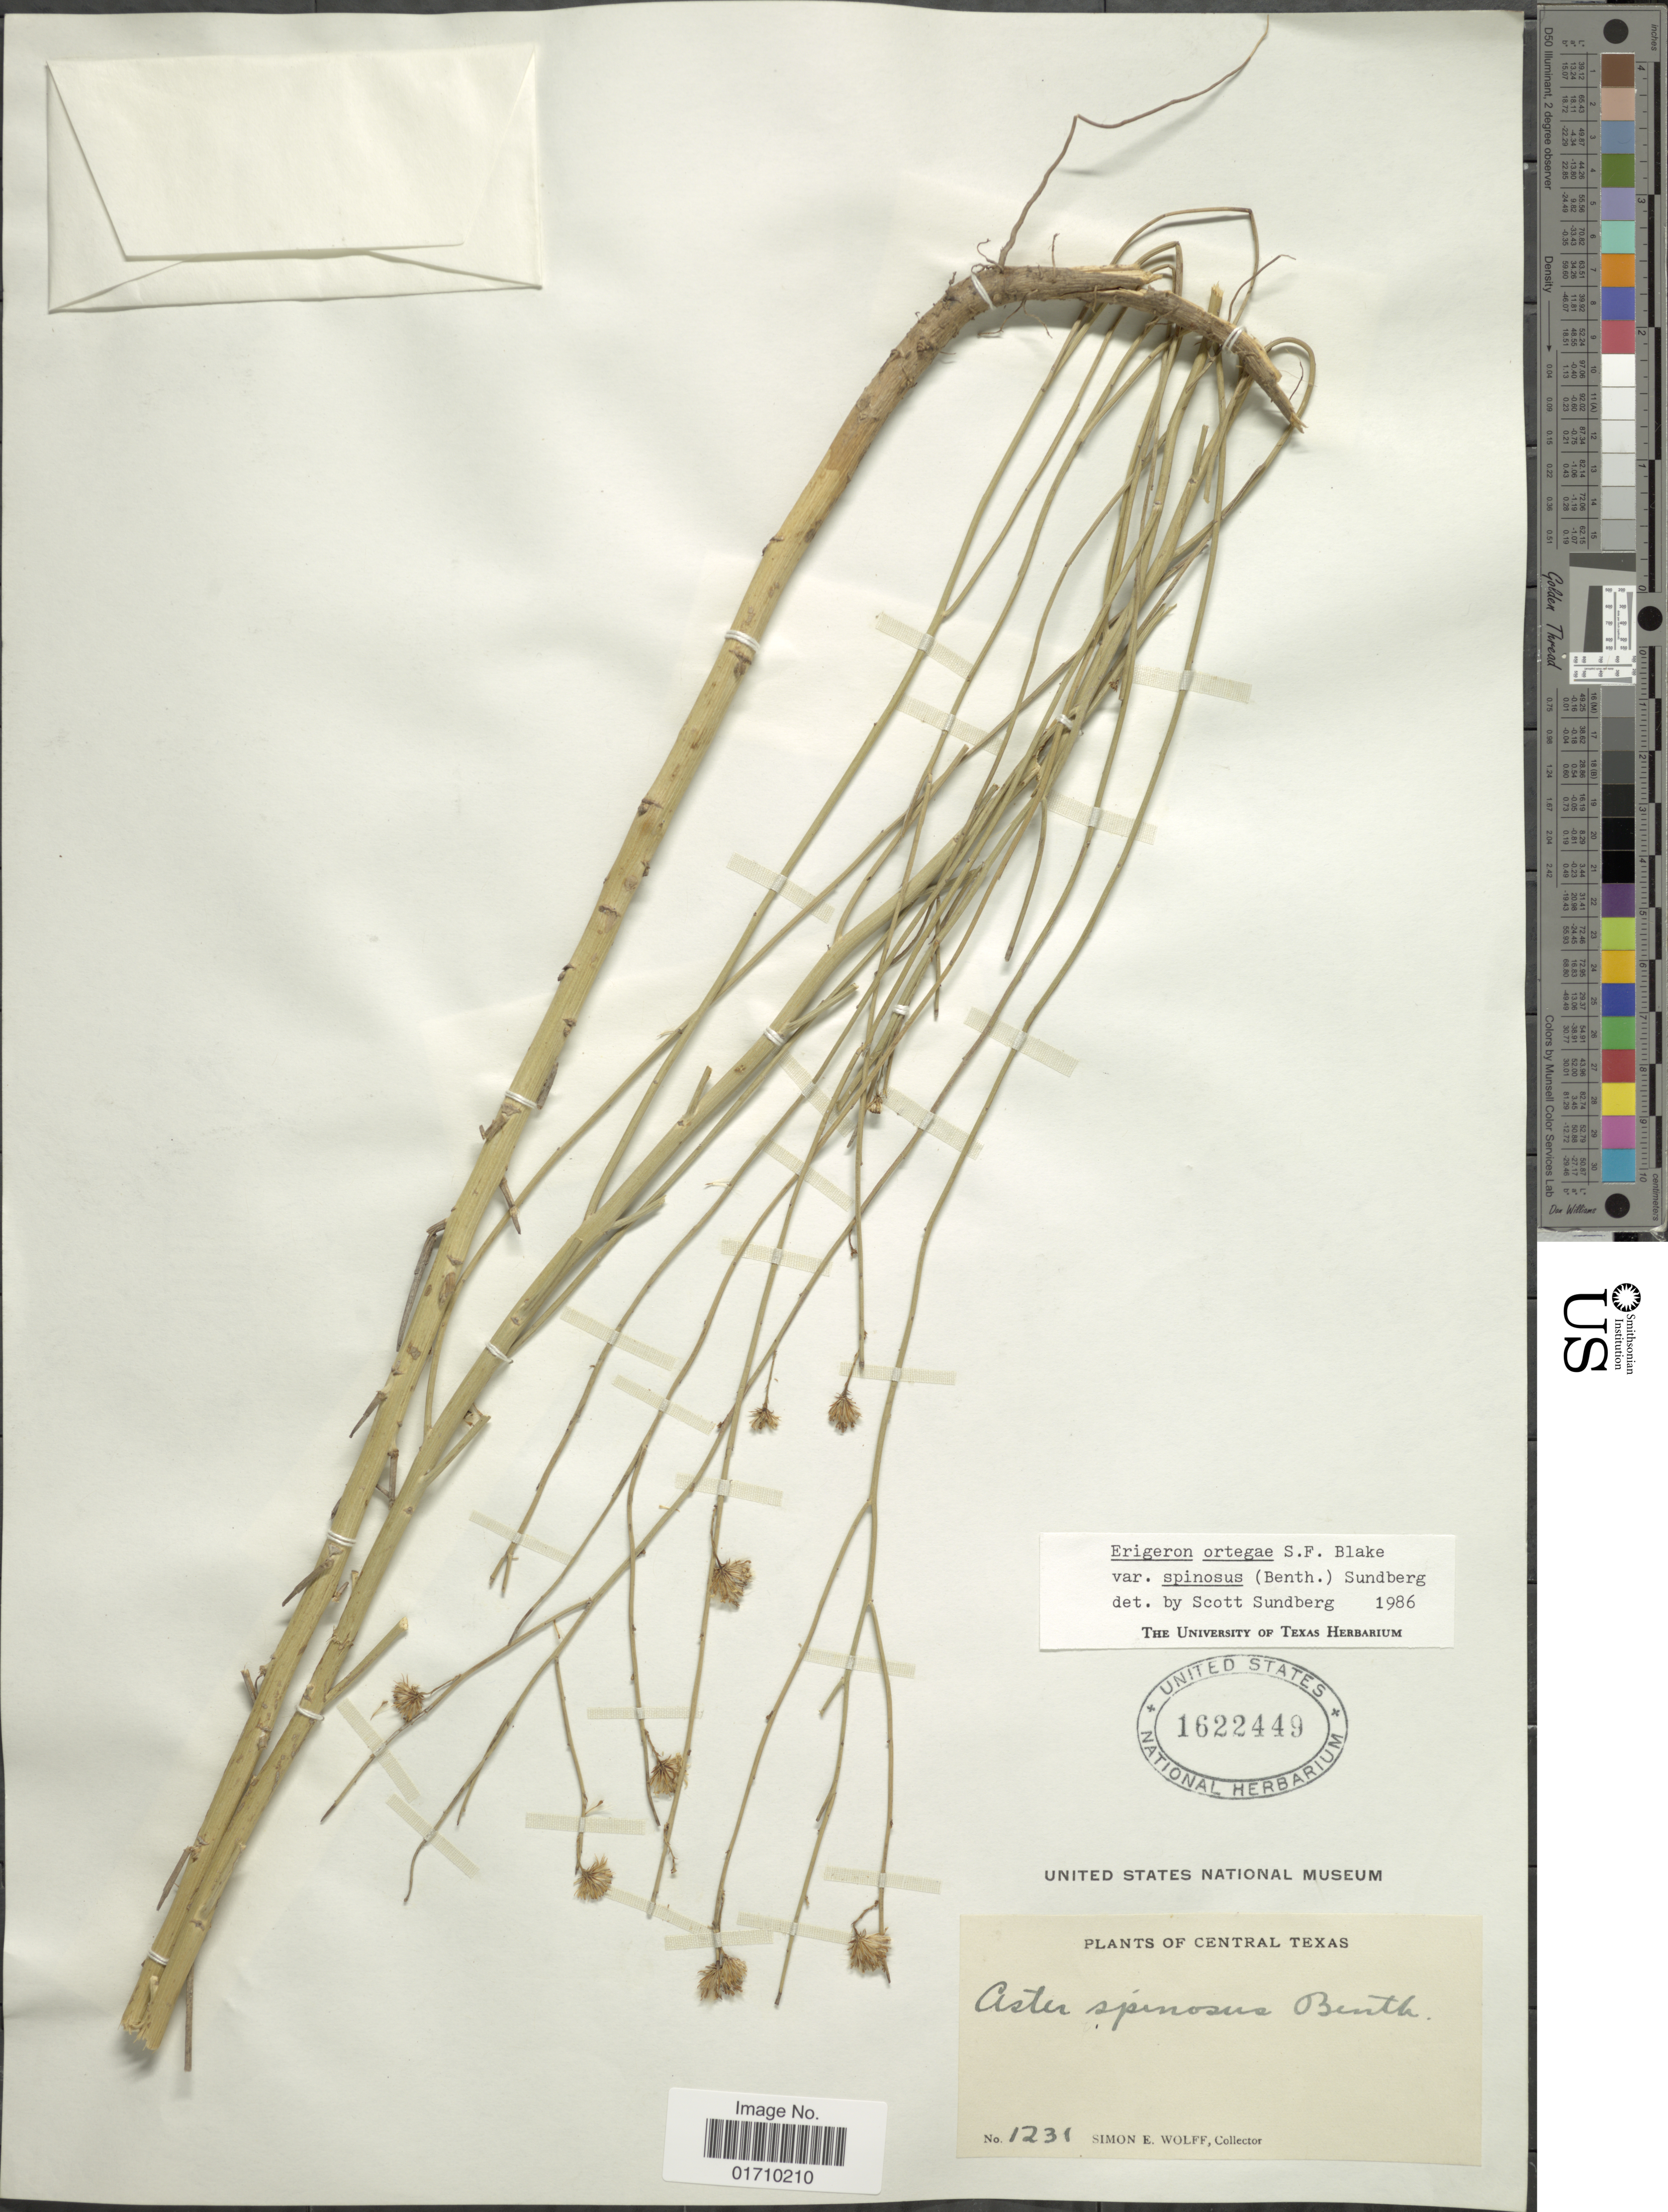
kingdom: Plantae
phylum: Tracheophyta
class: Magnoliopsida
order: Asterales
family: Asteraceae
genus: Chloracantha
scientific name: Chloracantha spinosa var. spinosa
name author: (Benth.) G.L. Nesom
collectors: S. E. Wolff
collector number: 1231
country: United States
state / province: Texas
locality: Central Texas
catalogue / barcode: US 1622449